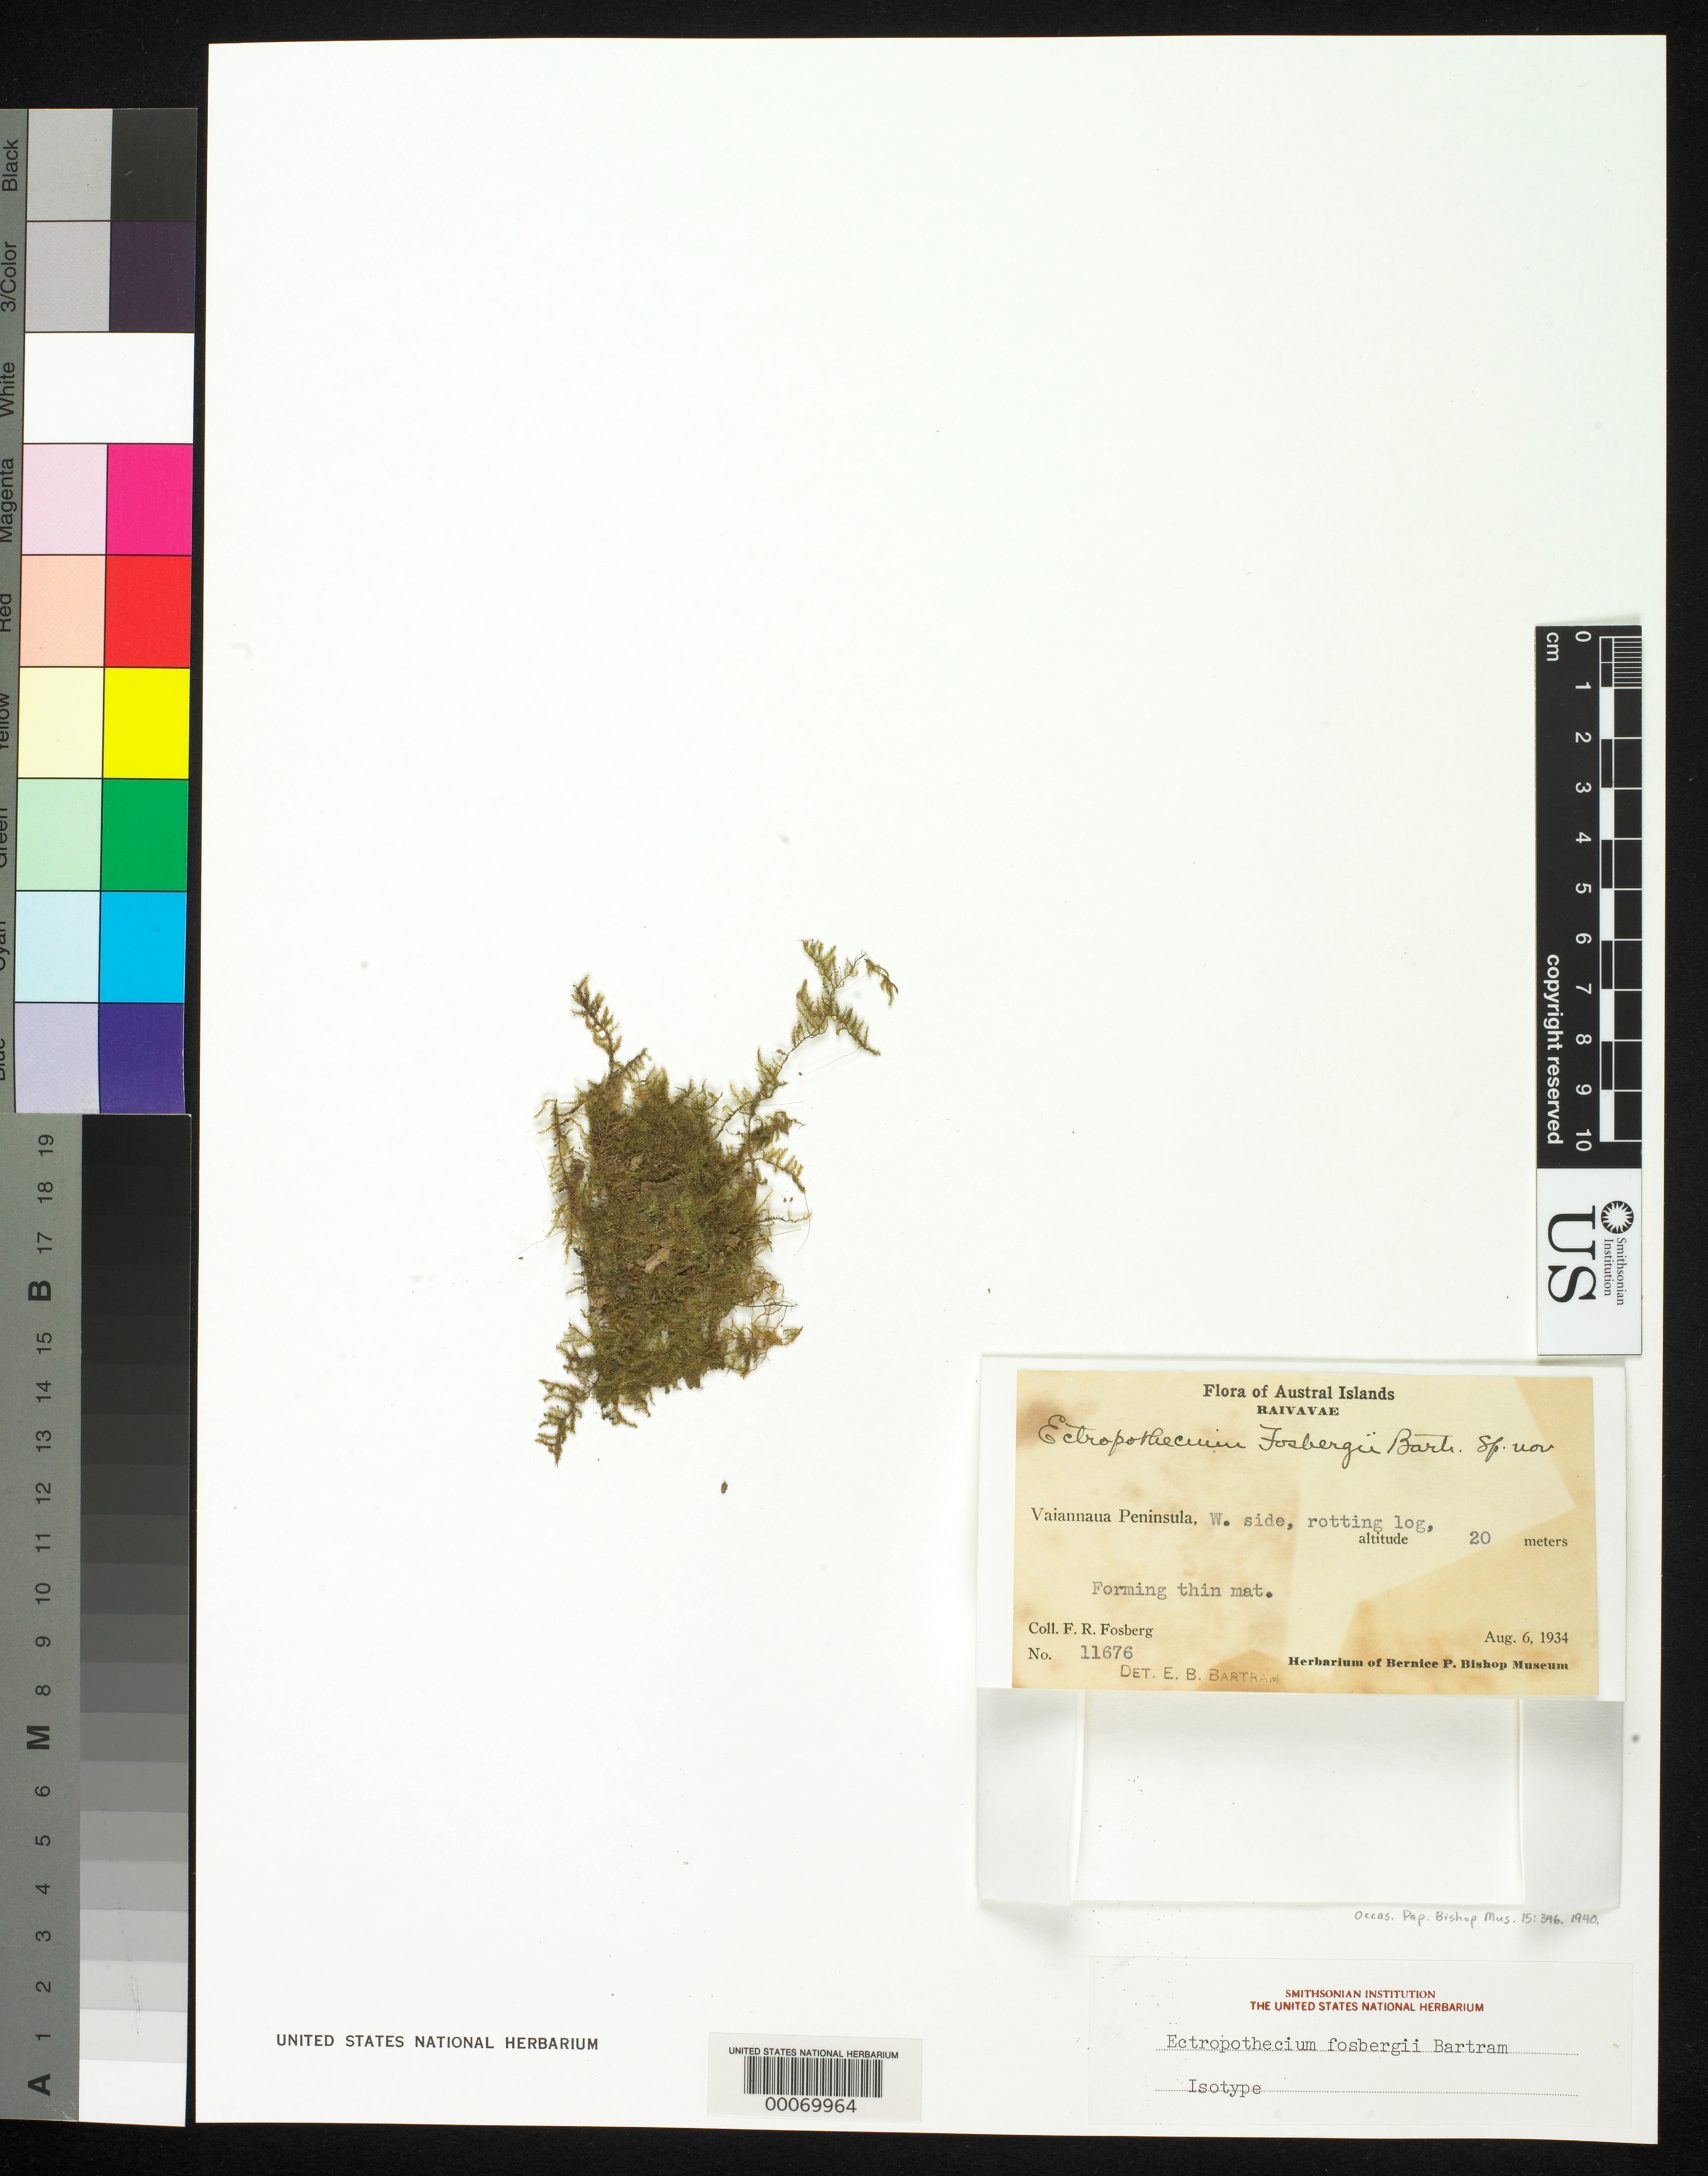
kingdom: Plantae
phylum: Bryophyta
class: Bryopsida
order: Hypnales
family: Hypnaceae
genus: Ectropothecium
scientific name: Ectropothecium fosbergii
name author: E.B. Bartram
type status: Isotype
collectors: F. R. Fosberg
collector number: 11676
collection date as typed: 06 Aug 1934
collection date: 1934-08-06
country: French Polynesia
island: Raivavae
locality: W side of Vaiannaua. [Tubuai Is.]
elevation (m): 20